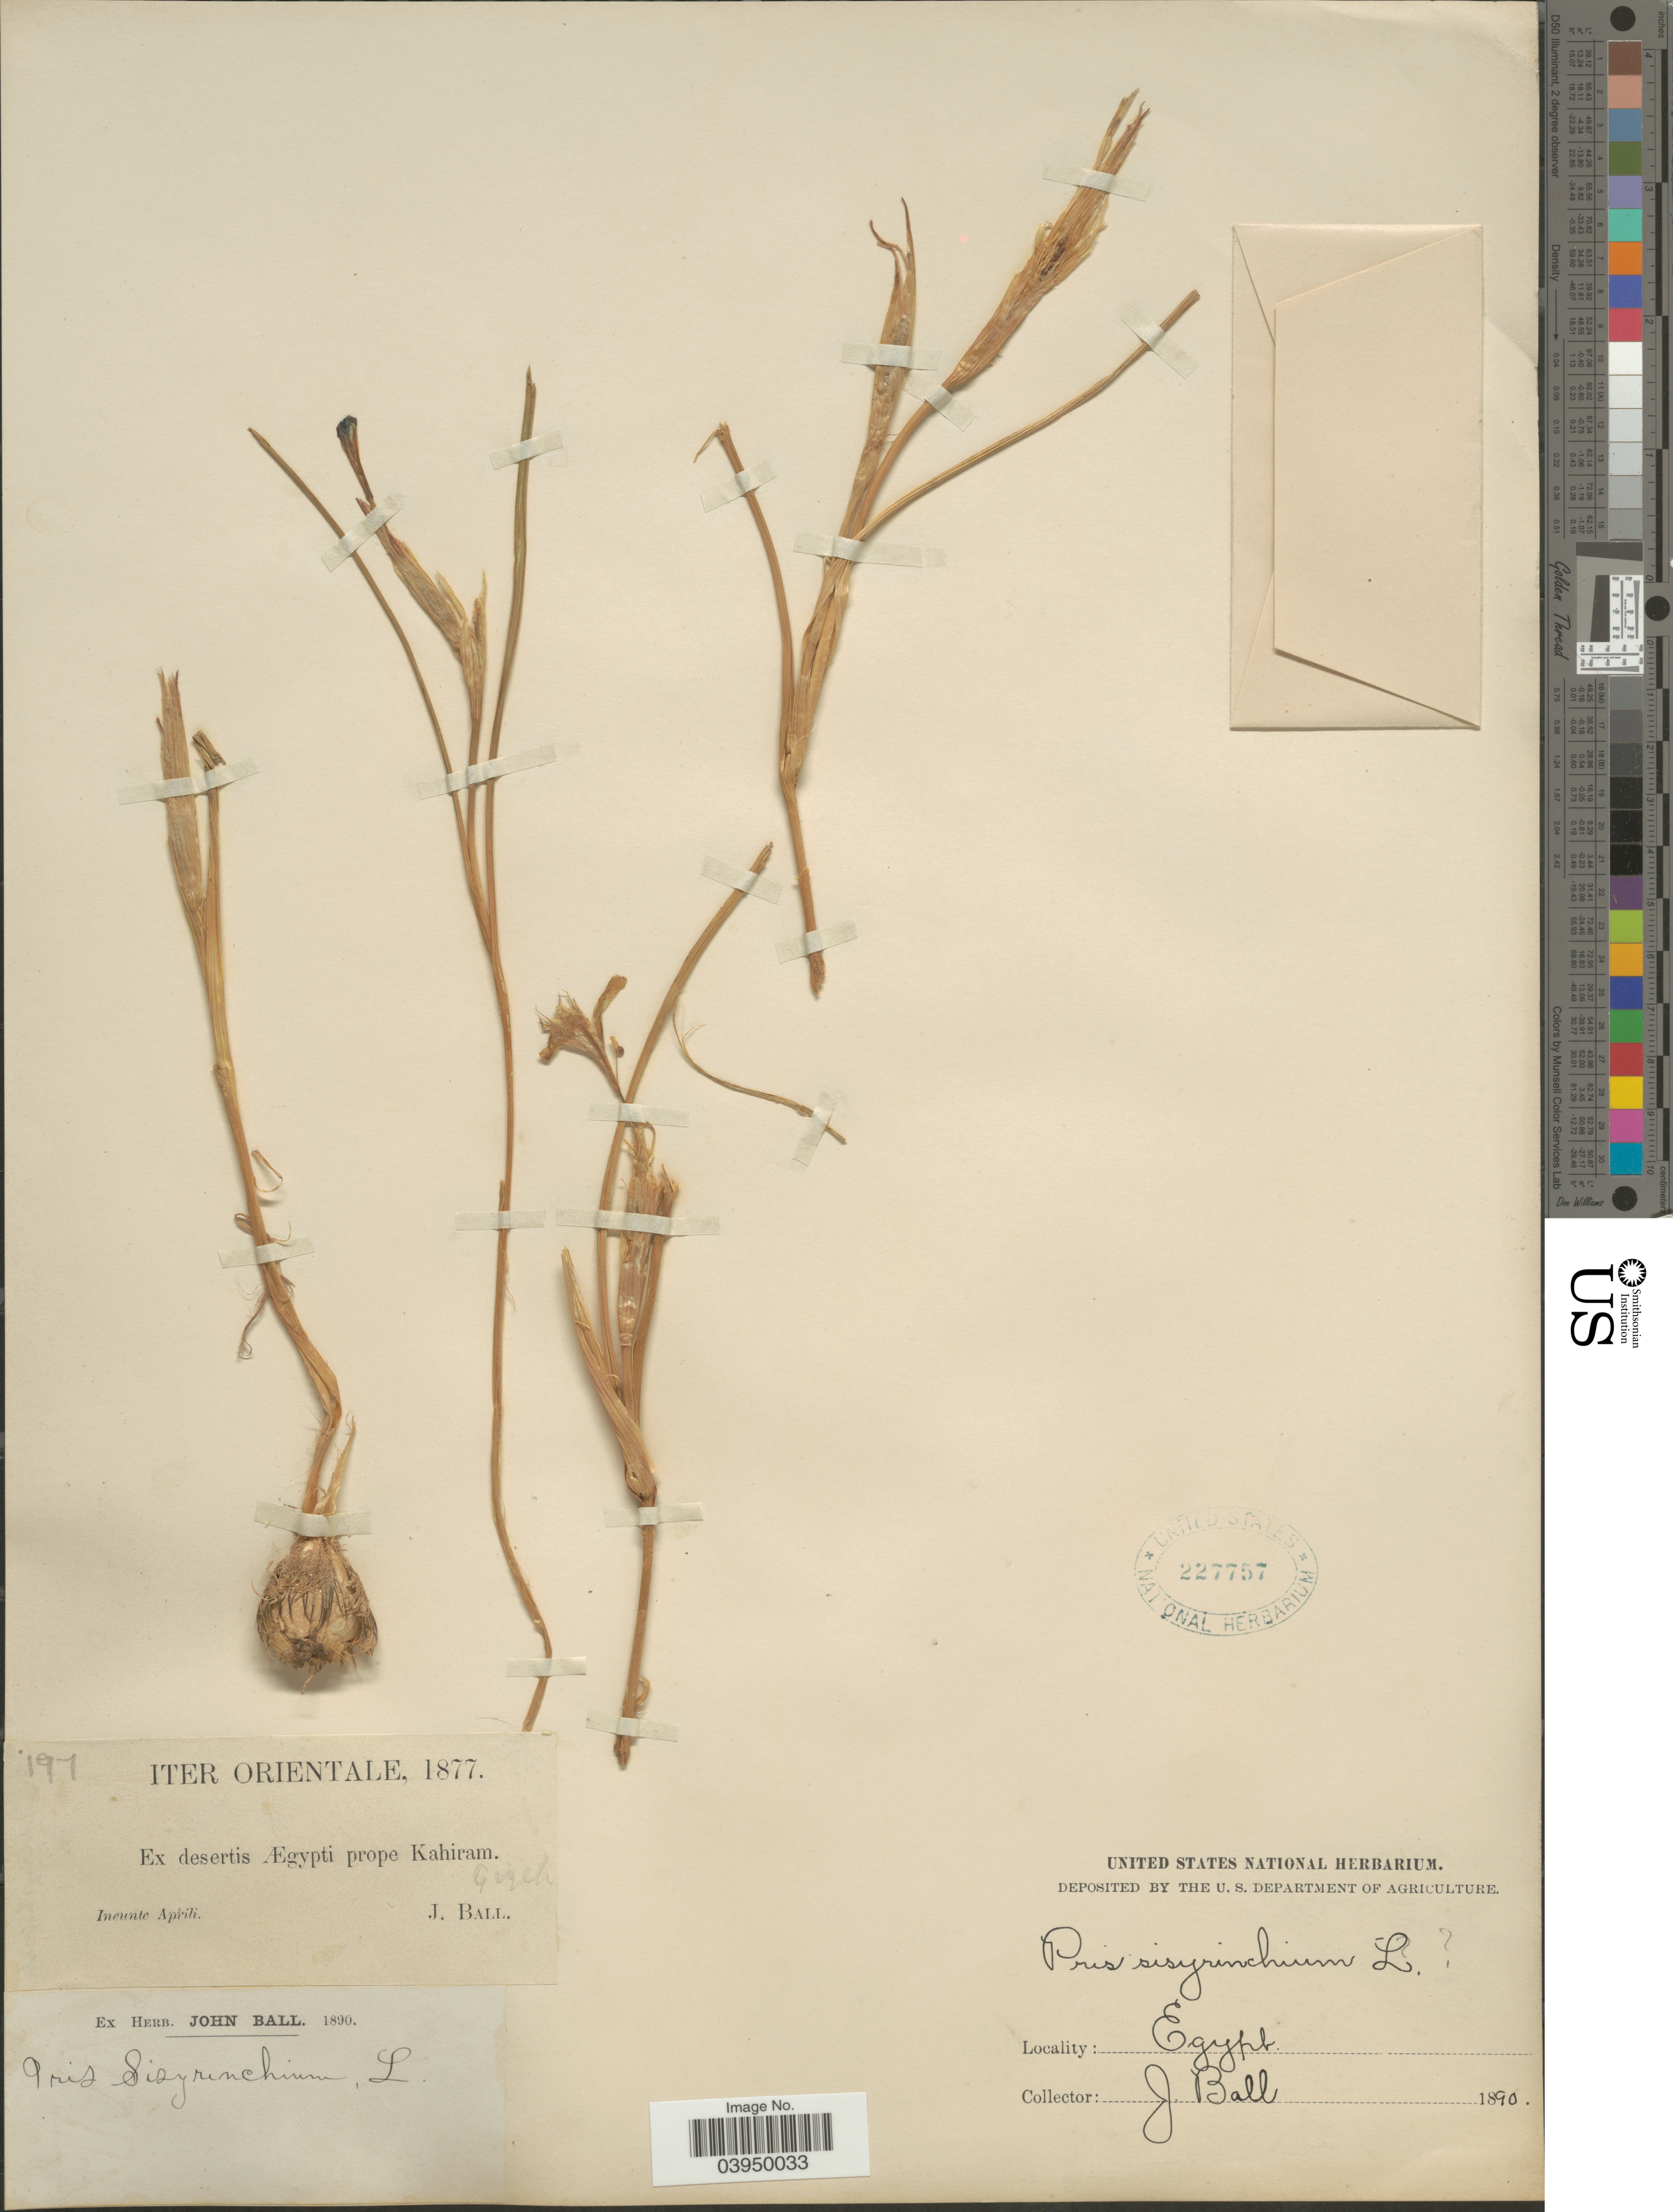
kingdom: Plantae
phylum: Tracheophyta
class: Liliopsida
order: Asparagales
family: Iridaceae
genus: Iris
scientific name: Iris sisyrinchium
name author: L.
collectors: J. Ball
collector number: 197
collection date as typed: inuente Aprili 1877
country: Egypt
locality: Ex desertis Ægypti prope Kahiram.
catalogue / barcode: US 227757